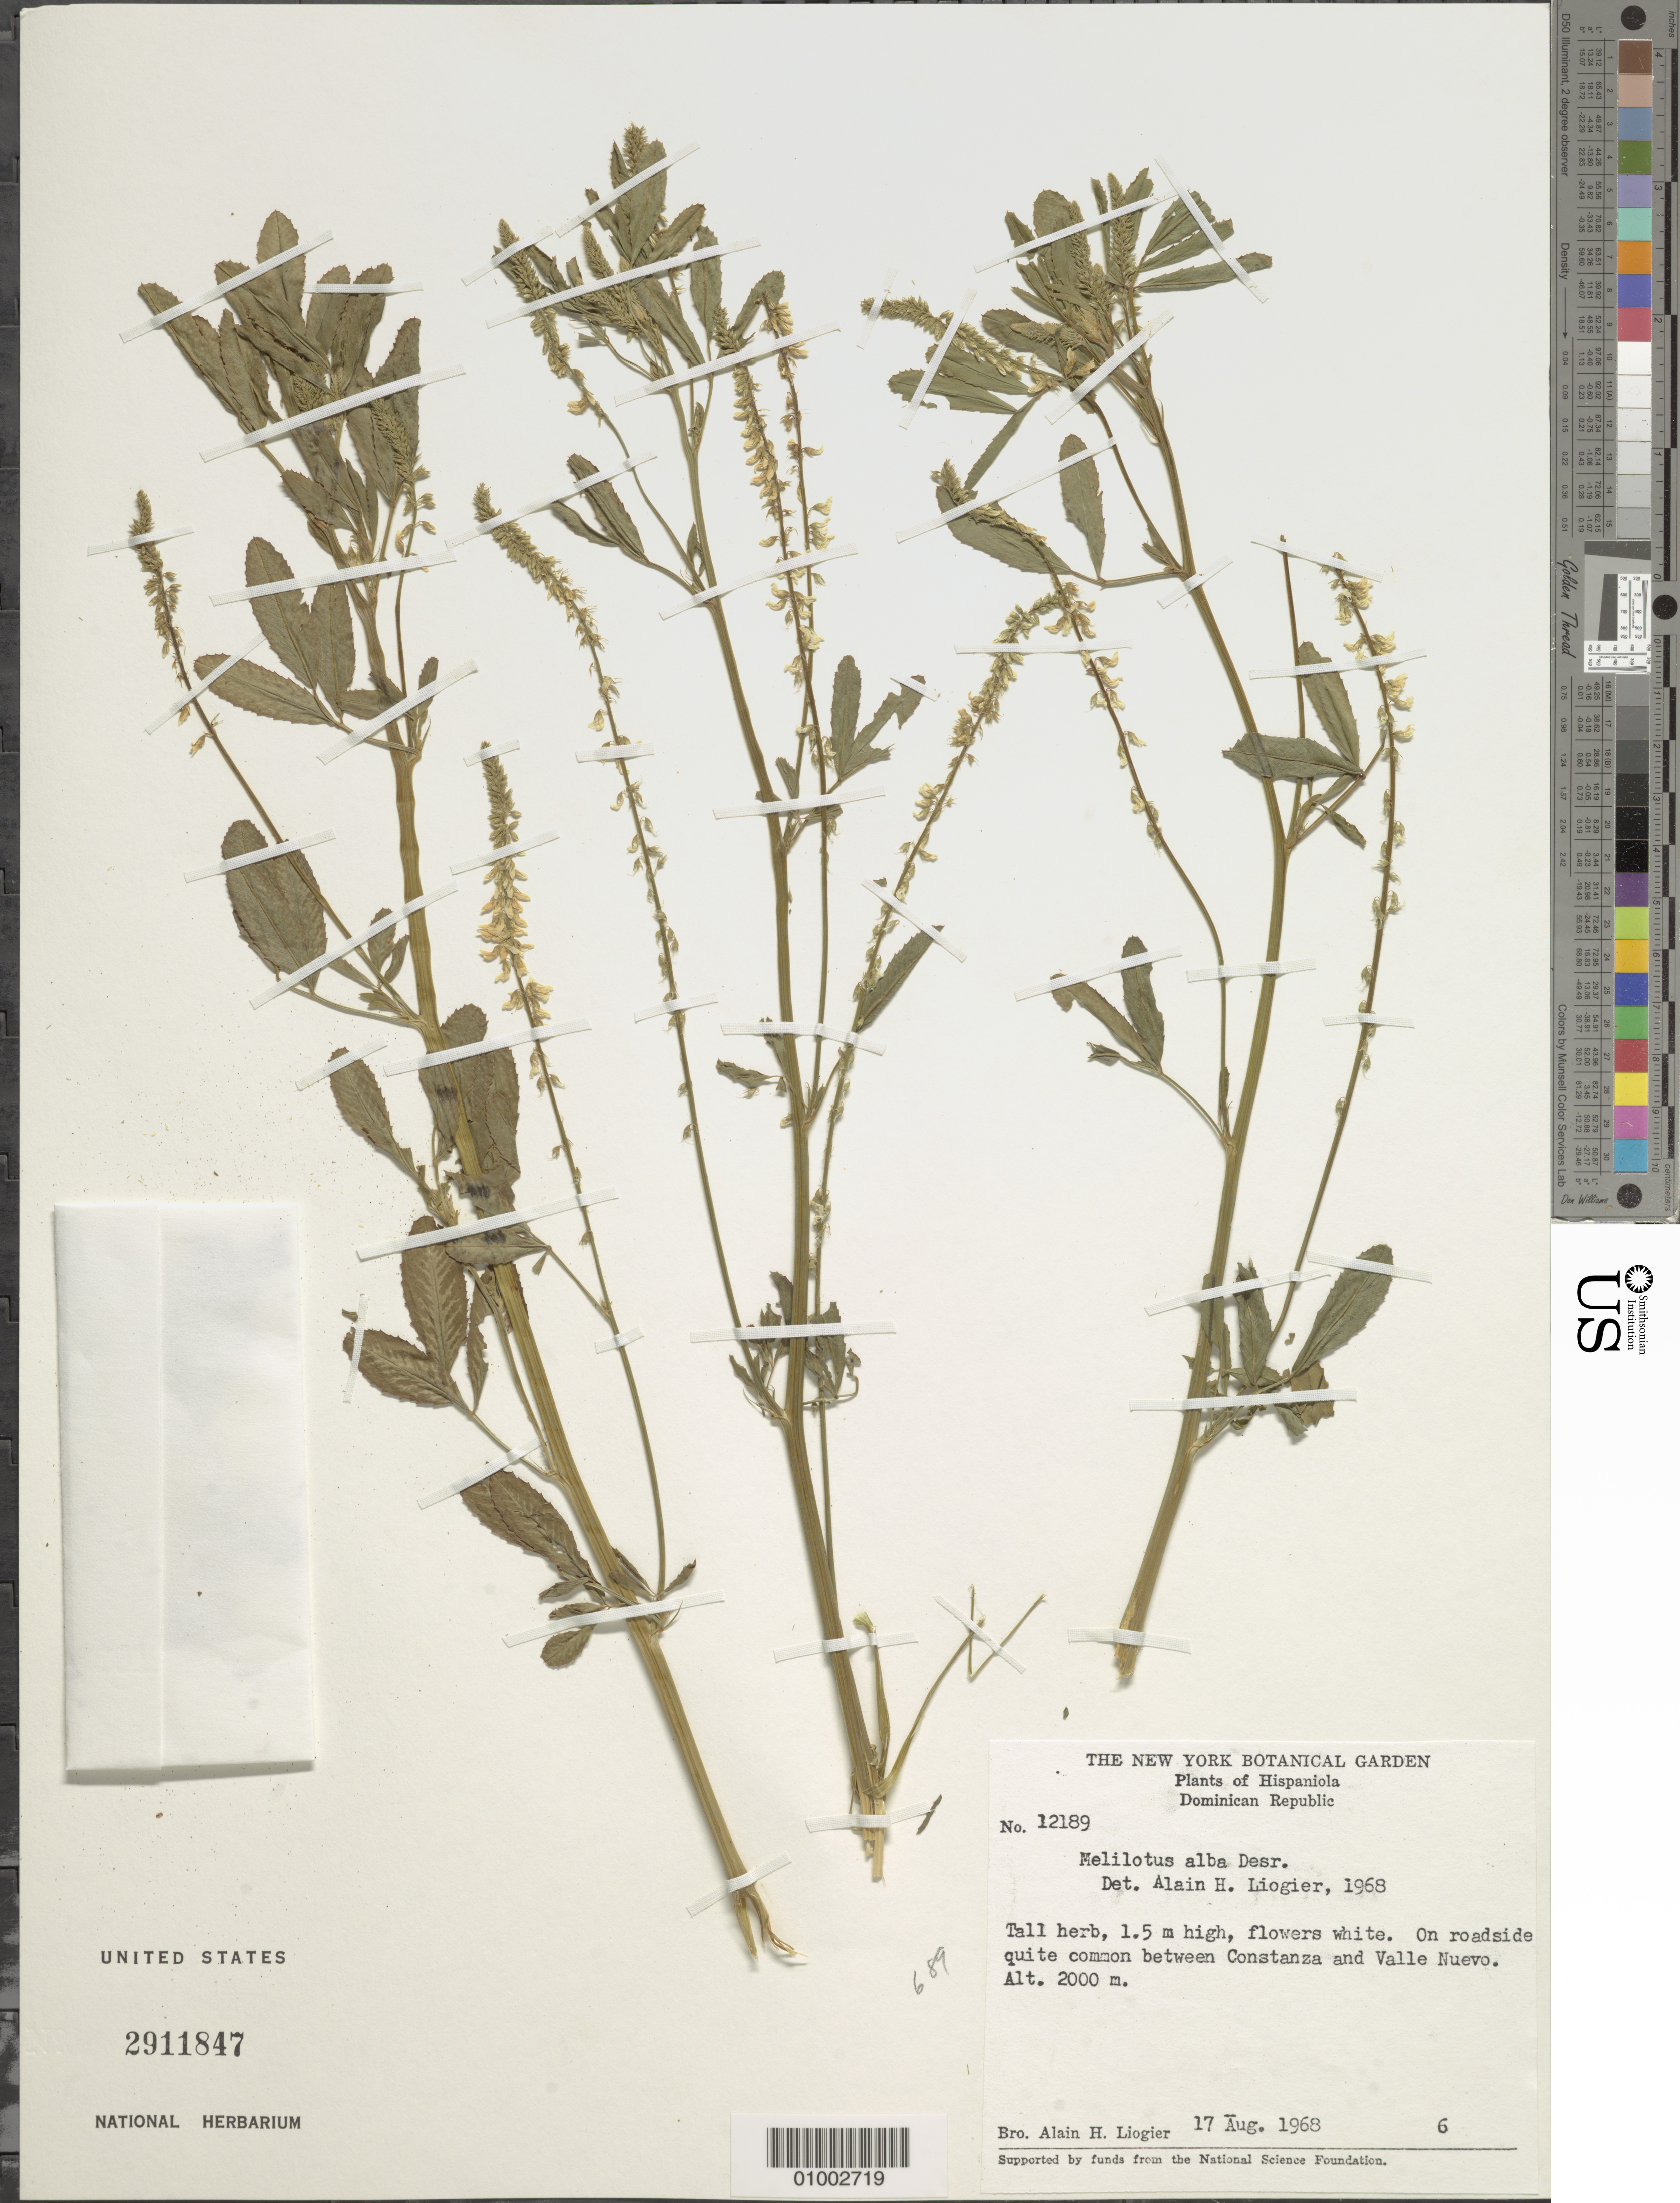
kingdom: Plantae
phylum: Tracheophyta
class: Magnoliopsida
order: Fabales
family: Fabaceae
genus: Melilotus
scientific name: Melilotus albus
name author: Medik.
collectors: A. H. Liogier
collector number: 12189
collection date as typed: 17 Aug 1968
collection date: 1968-08-17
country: Dominican Republic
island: Hispaniola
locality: On roadside quite common between Costanza and Valle Nuevo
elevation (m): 2000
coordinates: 0 N, 0 E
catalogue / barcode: US 2911847